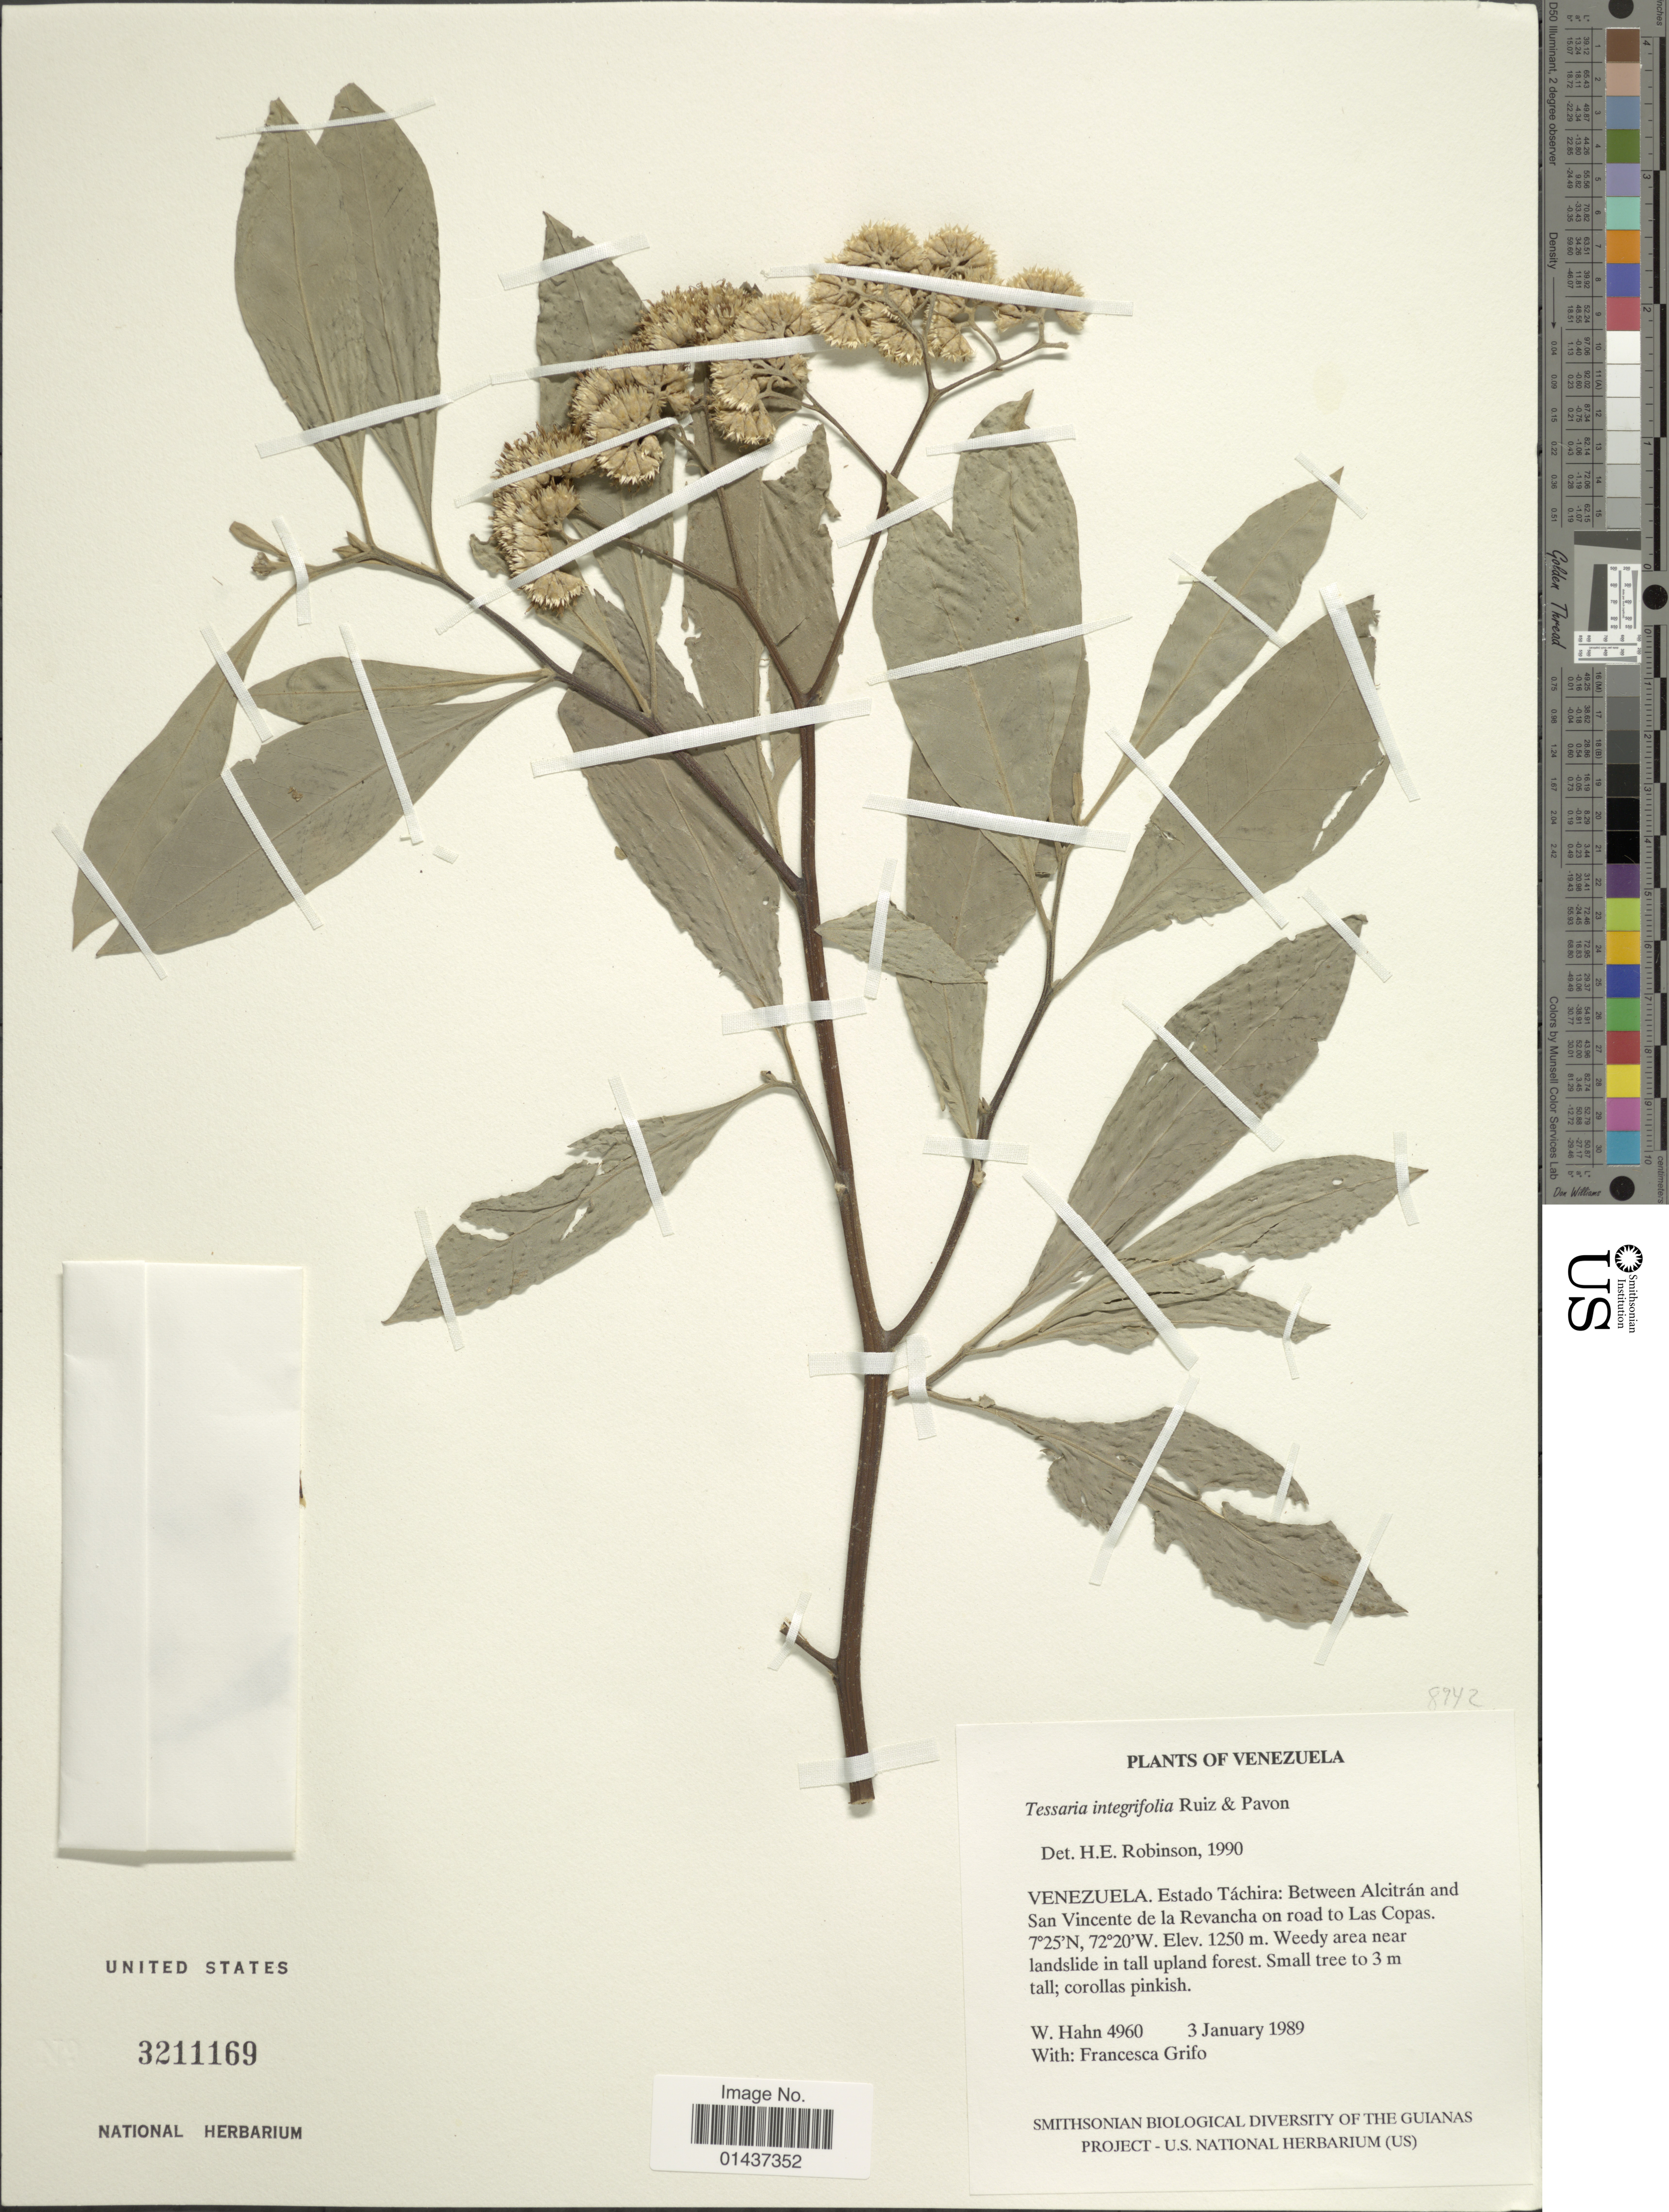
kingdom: Plantae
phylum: Tracheophyta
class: Magnoliopsida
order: Asterales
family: Asteraceae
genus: Tessaria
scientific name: Tessaria integrifolia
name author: Ruiz & Pav.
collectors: W. Hahn & F. Grifo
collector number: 4960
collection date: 1989-01-03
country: Venezuela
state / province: Tachira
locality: Between Alcitrán and San Vincente de la Revencha on road to Las Copas. Weedy area near landslide in tall upland foret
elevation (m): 1250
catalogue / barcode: US 3211169